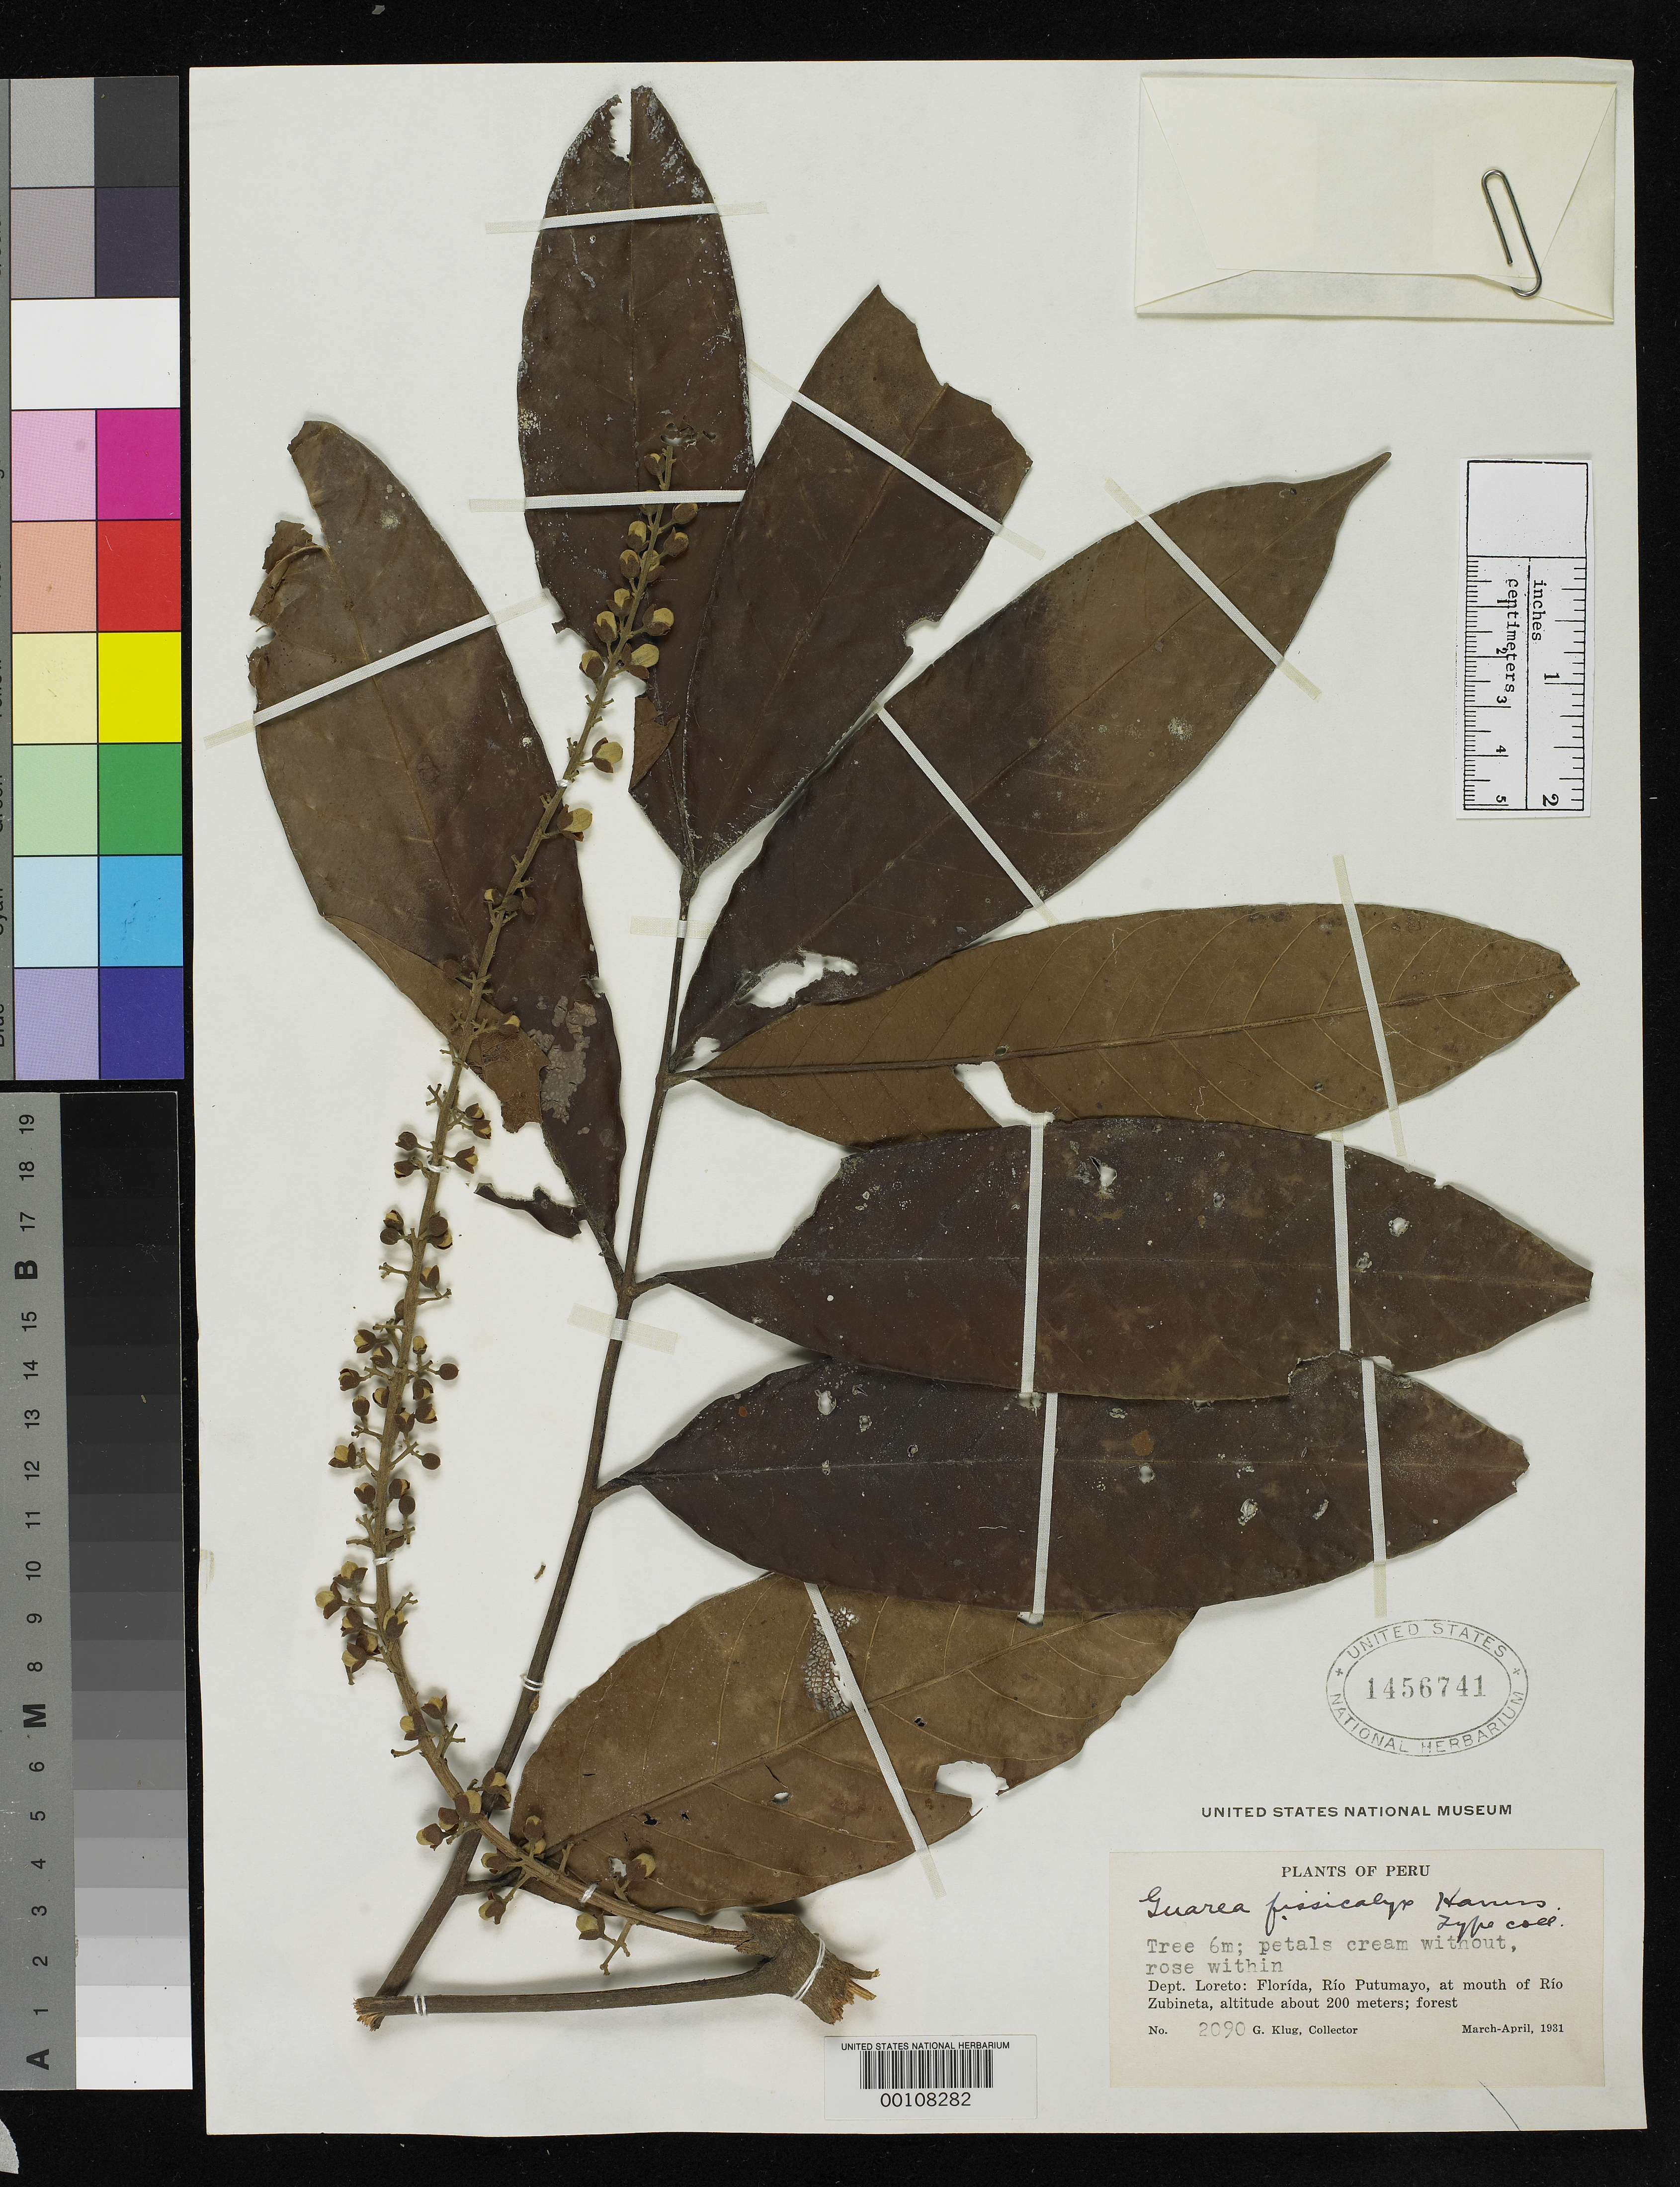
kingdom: Plantae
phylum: Tracheophyta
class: Magnoliopsida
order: Sapindales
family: Meliaceae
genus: Guarea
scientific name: Guarea fissicalyx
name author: Harms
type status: Isotype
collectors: G. Klug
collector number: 2090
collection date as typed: Mar 1931 to -- Apr 1931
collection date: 1931-03/1931-04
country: Peru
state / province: Loreto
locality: Florida, Rio Putumayo, mouth of Rio Zubineta.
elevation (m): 200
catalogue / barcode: US 1456741